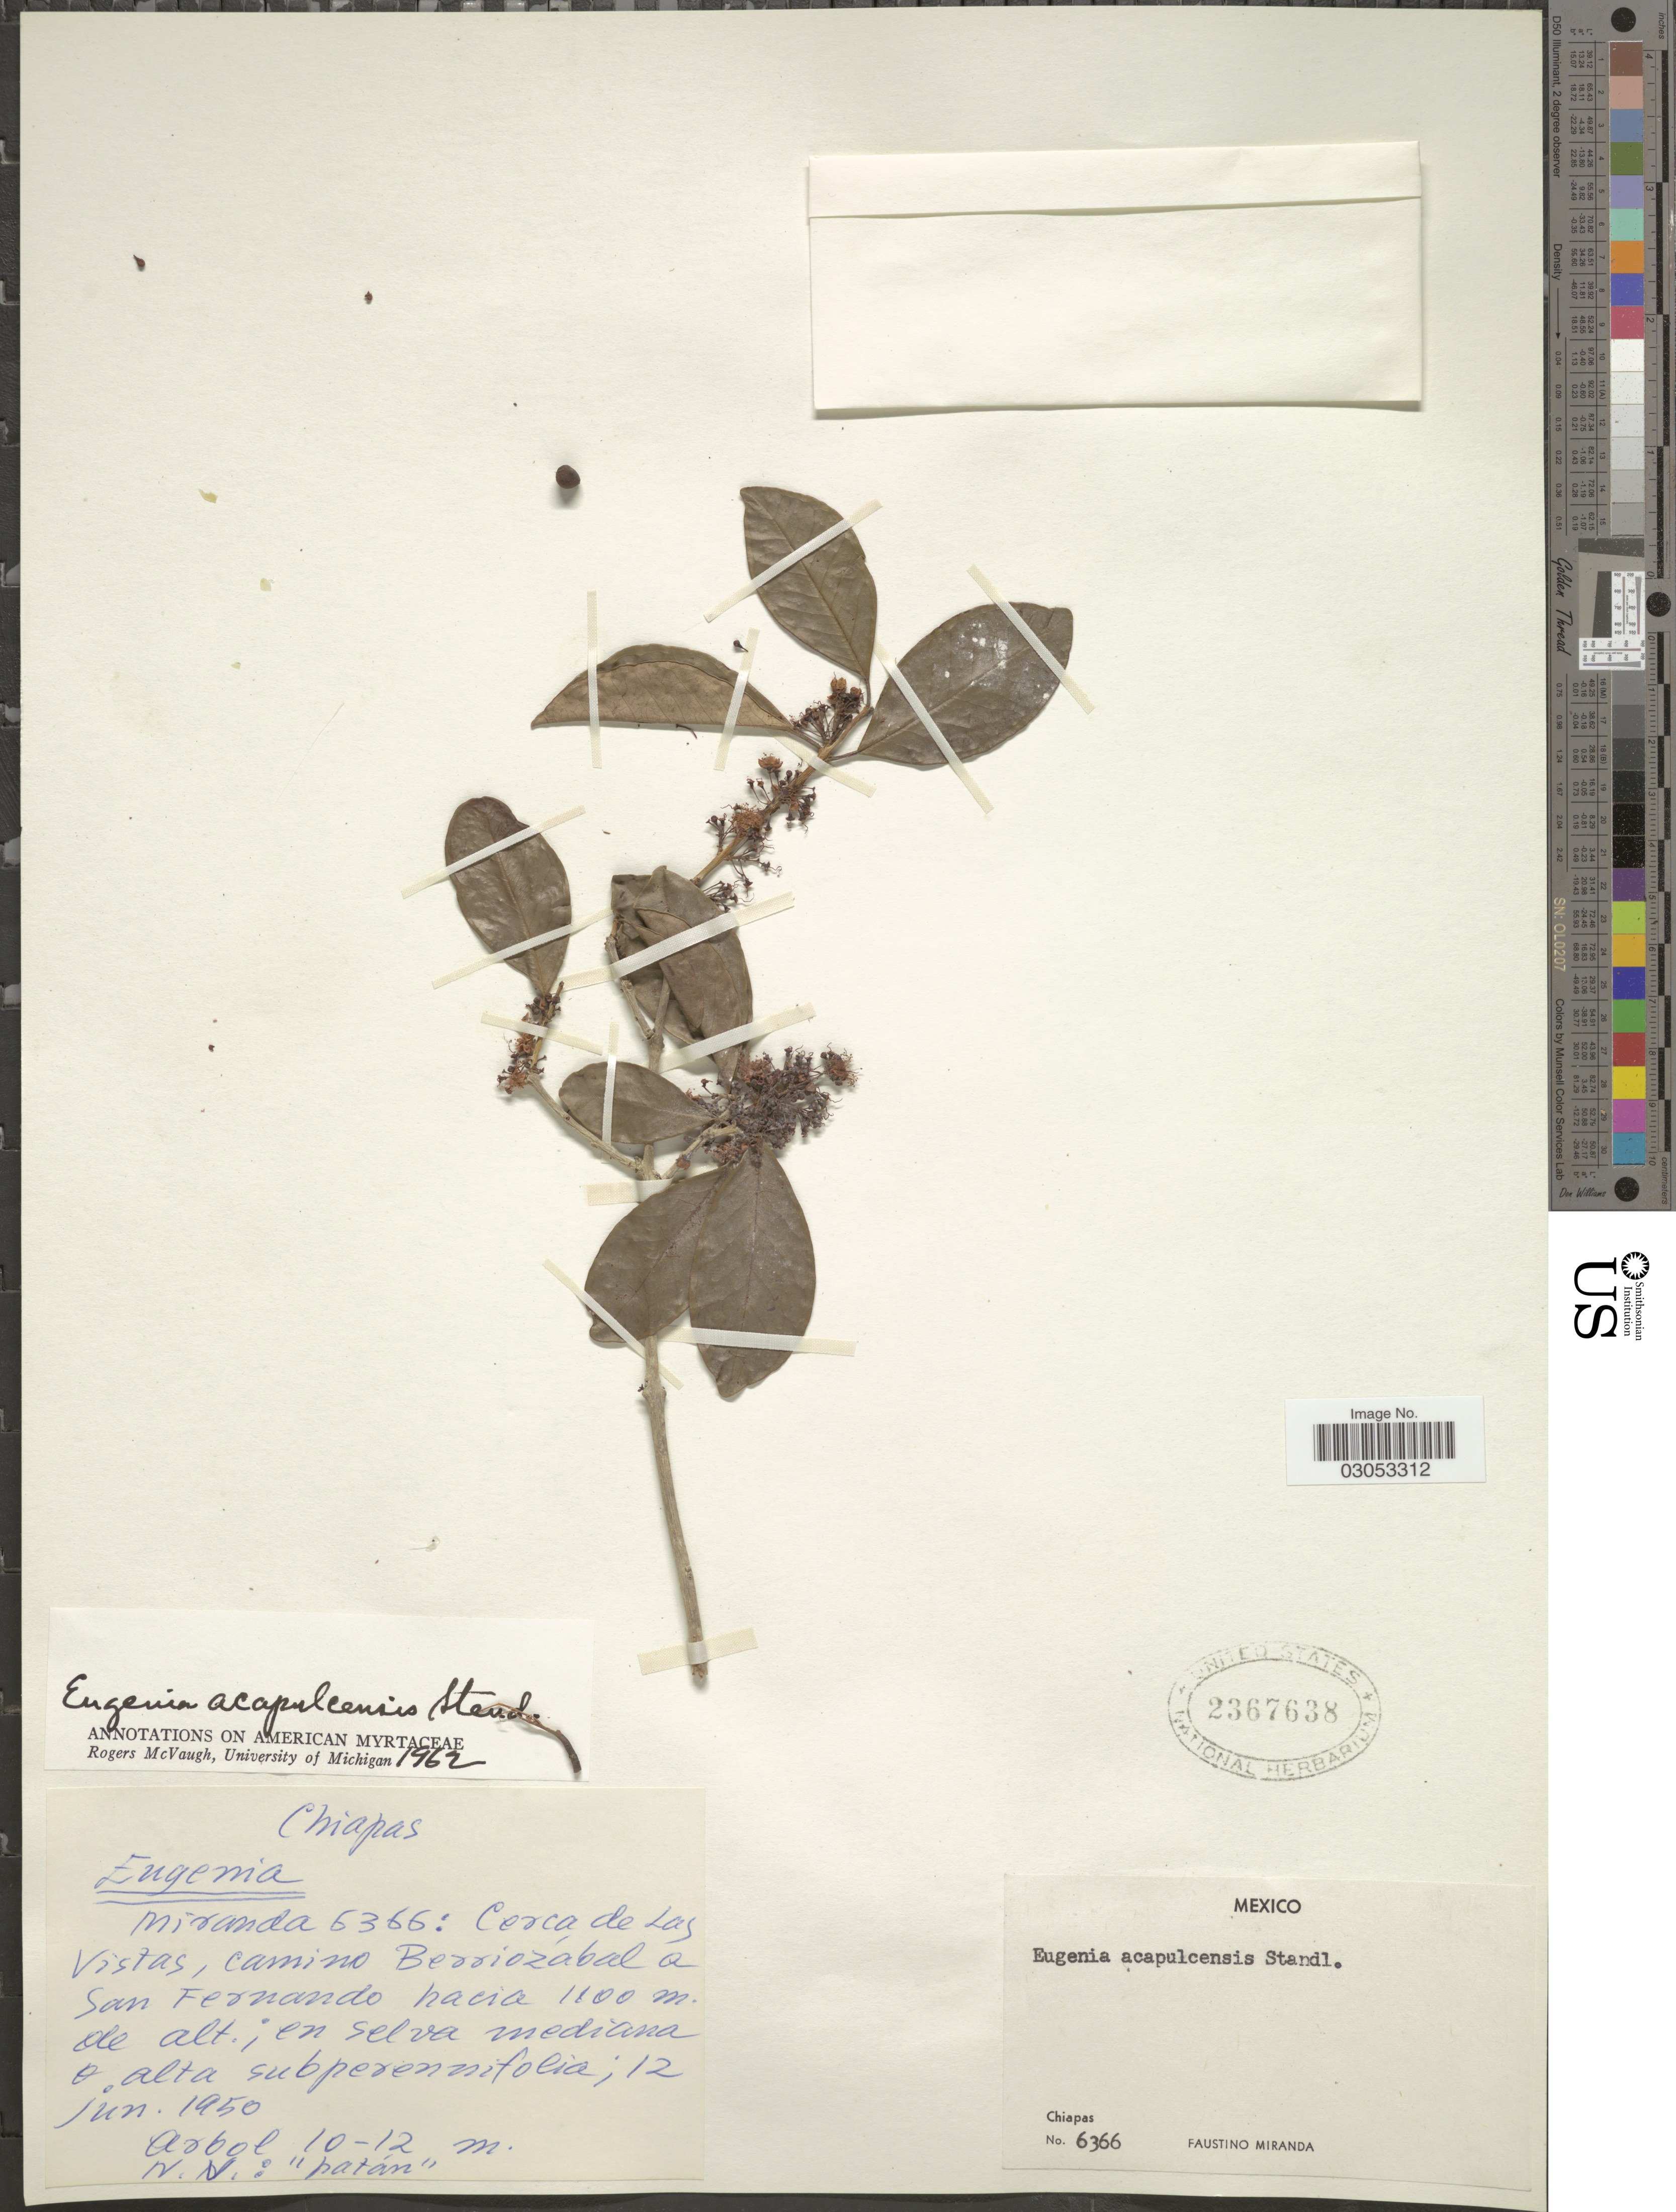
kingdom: Plantae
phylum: Tracheophyta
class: Magnoliopsida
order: Myrtales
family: Myrtaceae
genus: Eugenia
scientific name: Eugenia acapulcensis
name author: Steud.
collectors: F. Miranda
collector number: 6366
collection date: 1950-06-12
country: Mexico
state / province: Chiapas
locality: Cerca de Las Vistas, camino Berriozábal a San Fernando.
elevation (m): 1100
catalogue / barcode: US 2367638